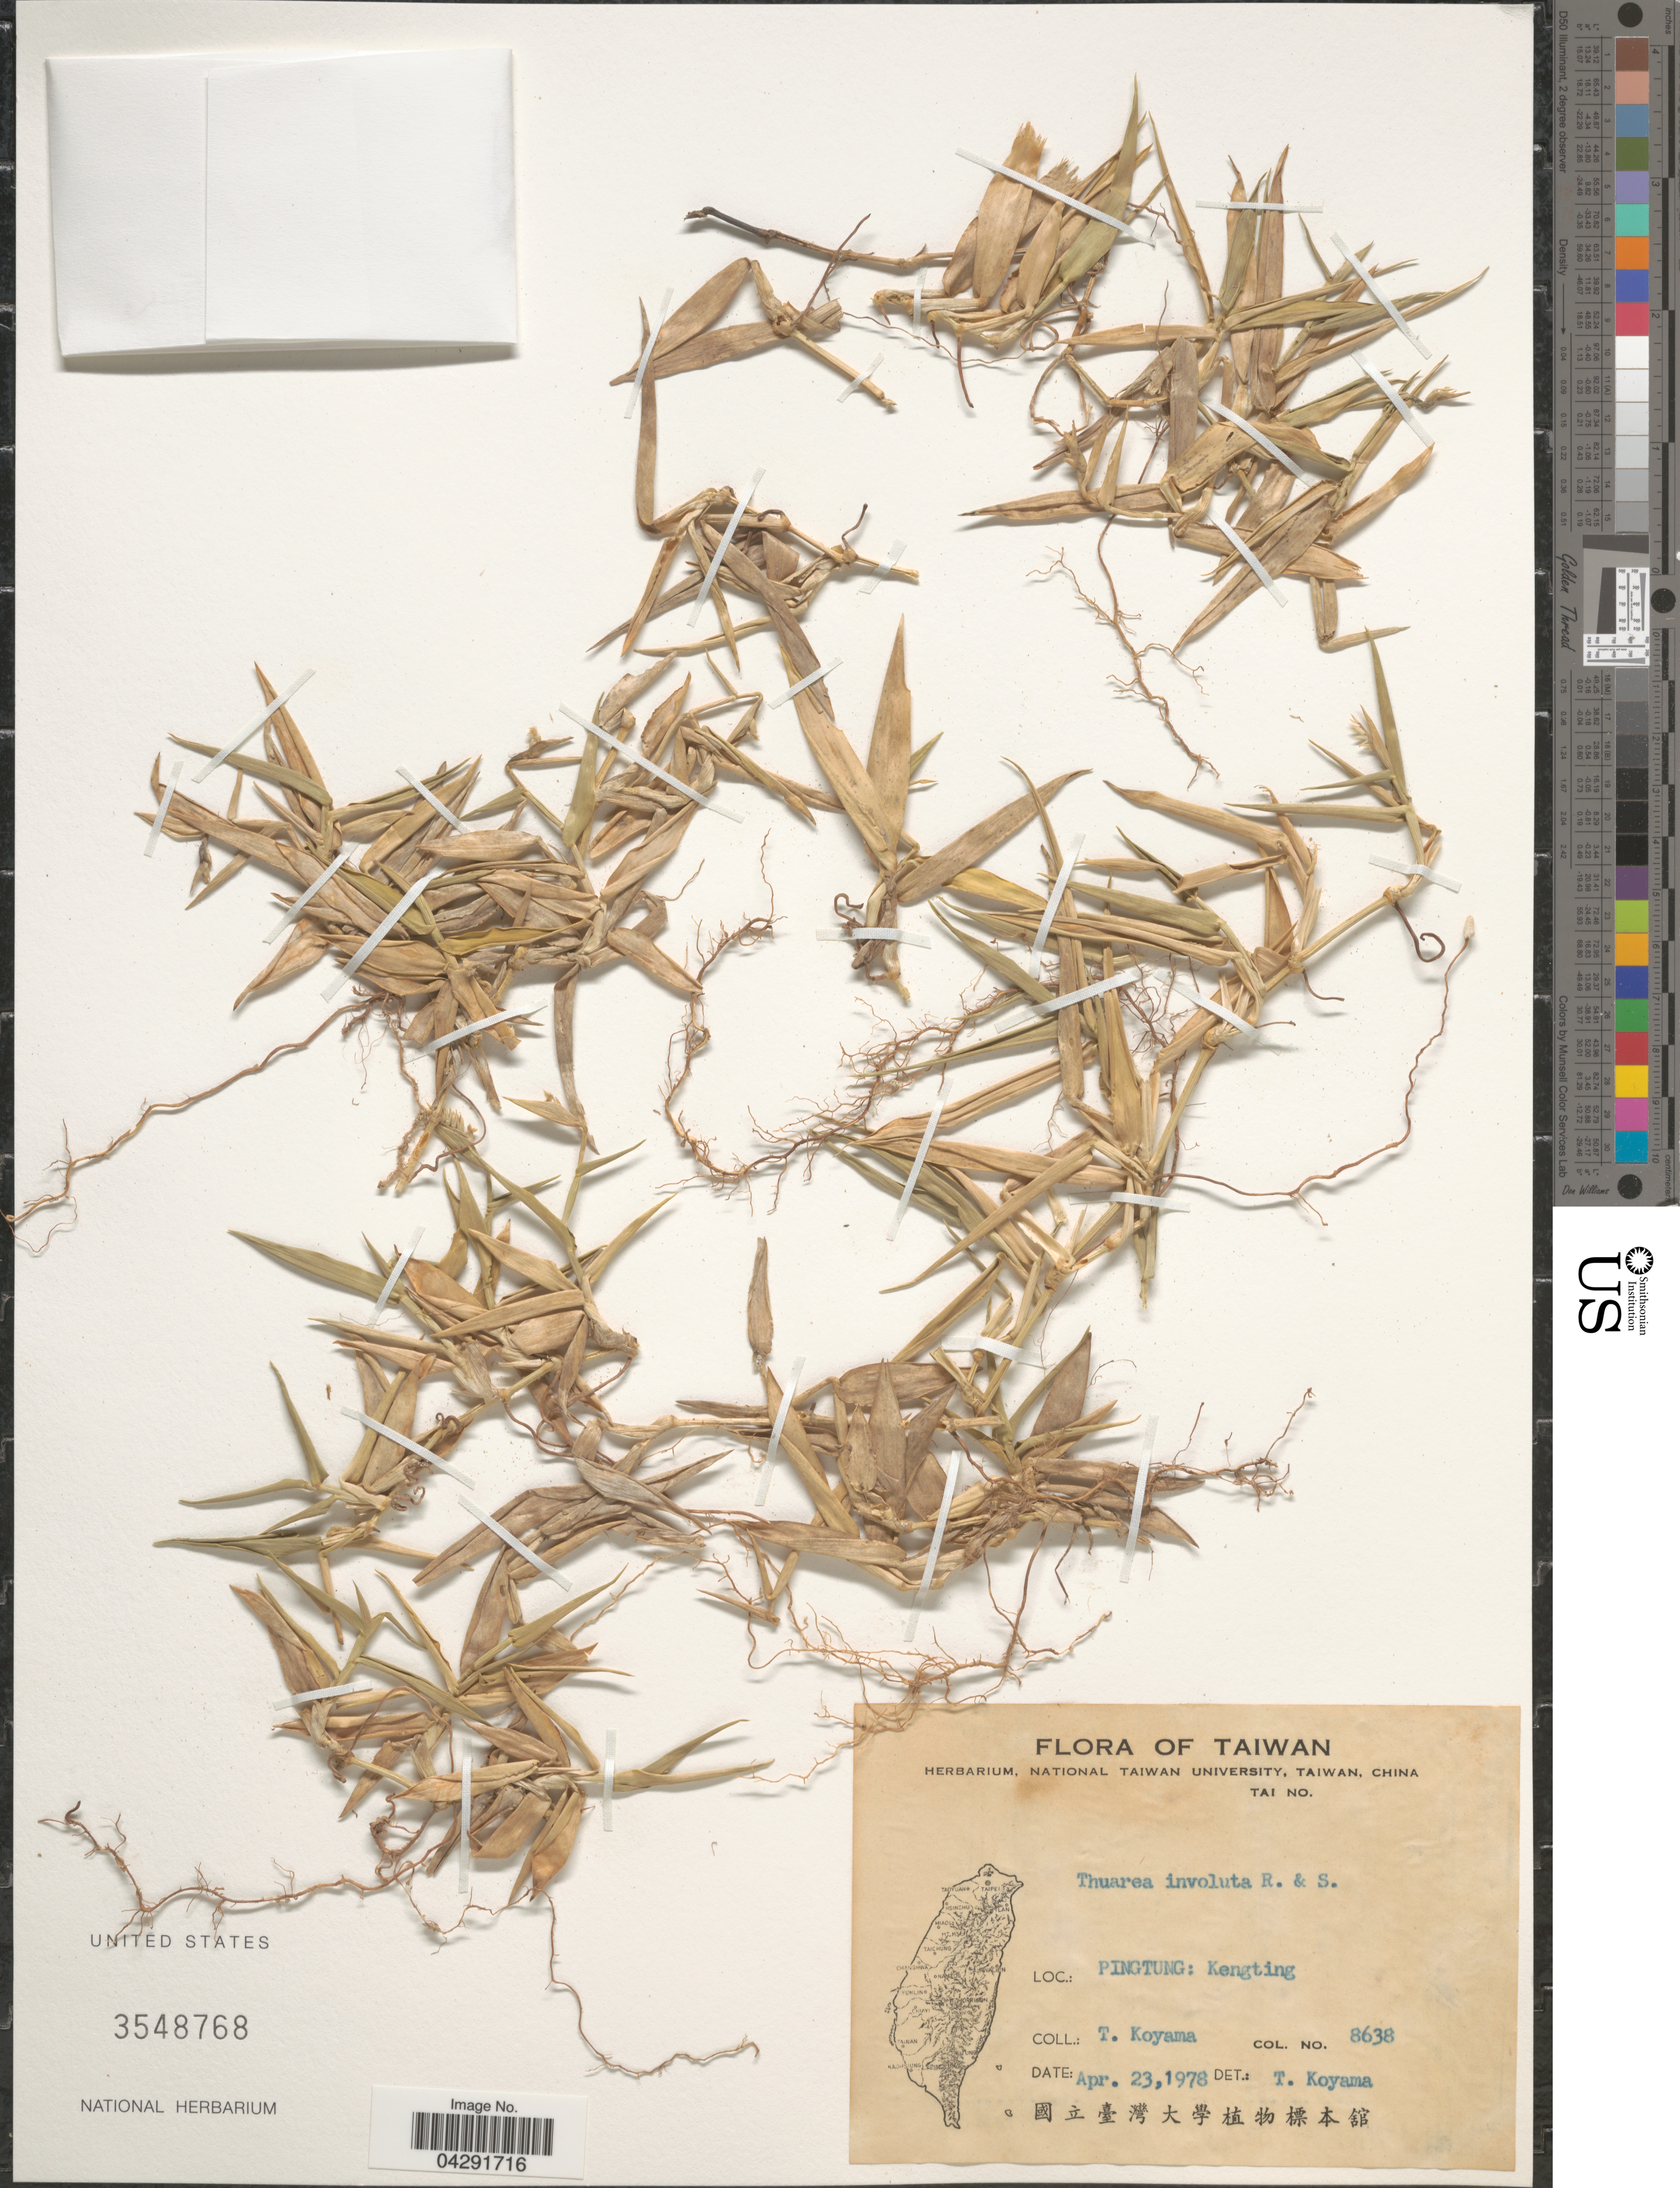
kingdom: Plantae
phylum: Tracheophyta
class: Liliopsida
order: Poales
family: Poaceae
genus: Thuarea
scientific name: Thuarea involuta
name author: (G. Forst.) R. Br. ex Sm.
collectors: T. Koyama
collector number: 8638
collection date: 1978-04-23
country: Taiwan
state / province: Pingtung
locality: Kengting.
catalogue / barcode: US 3548768